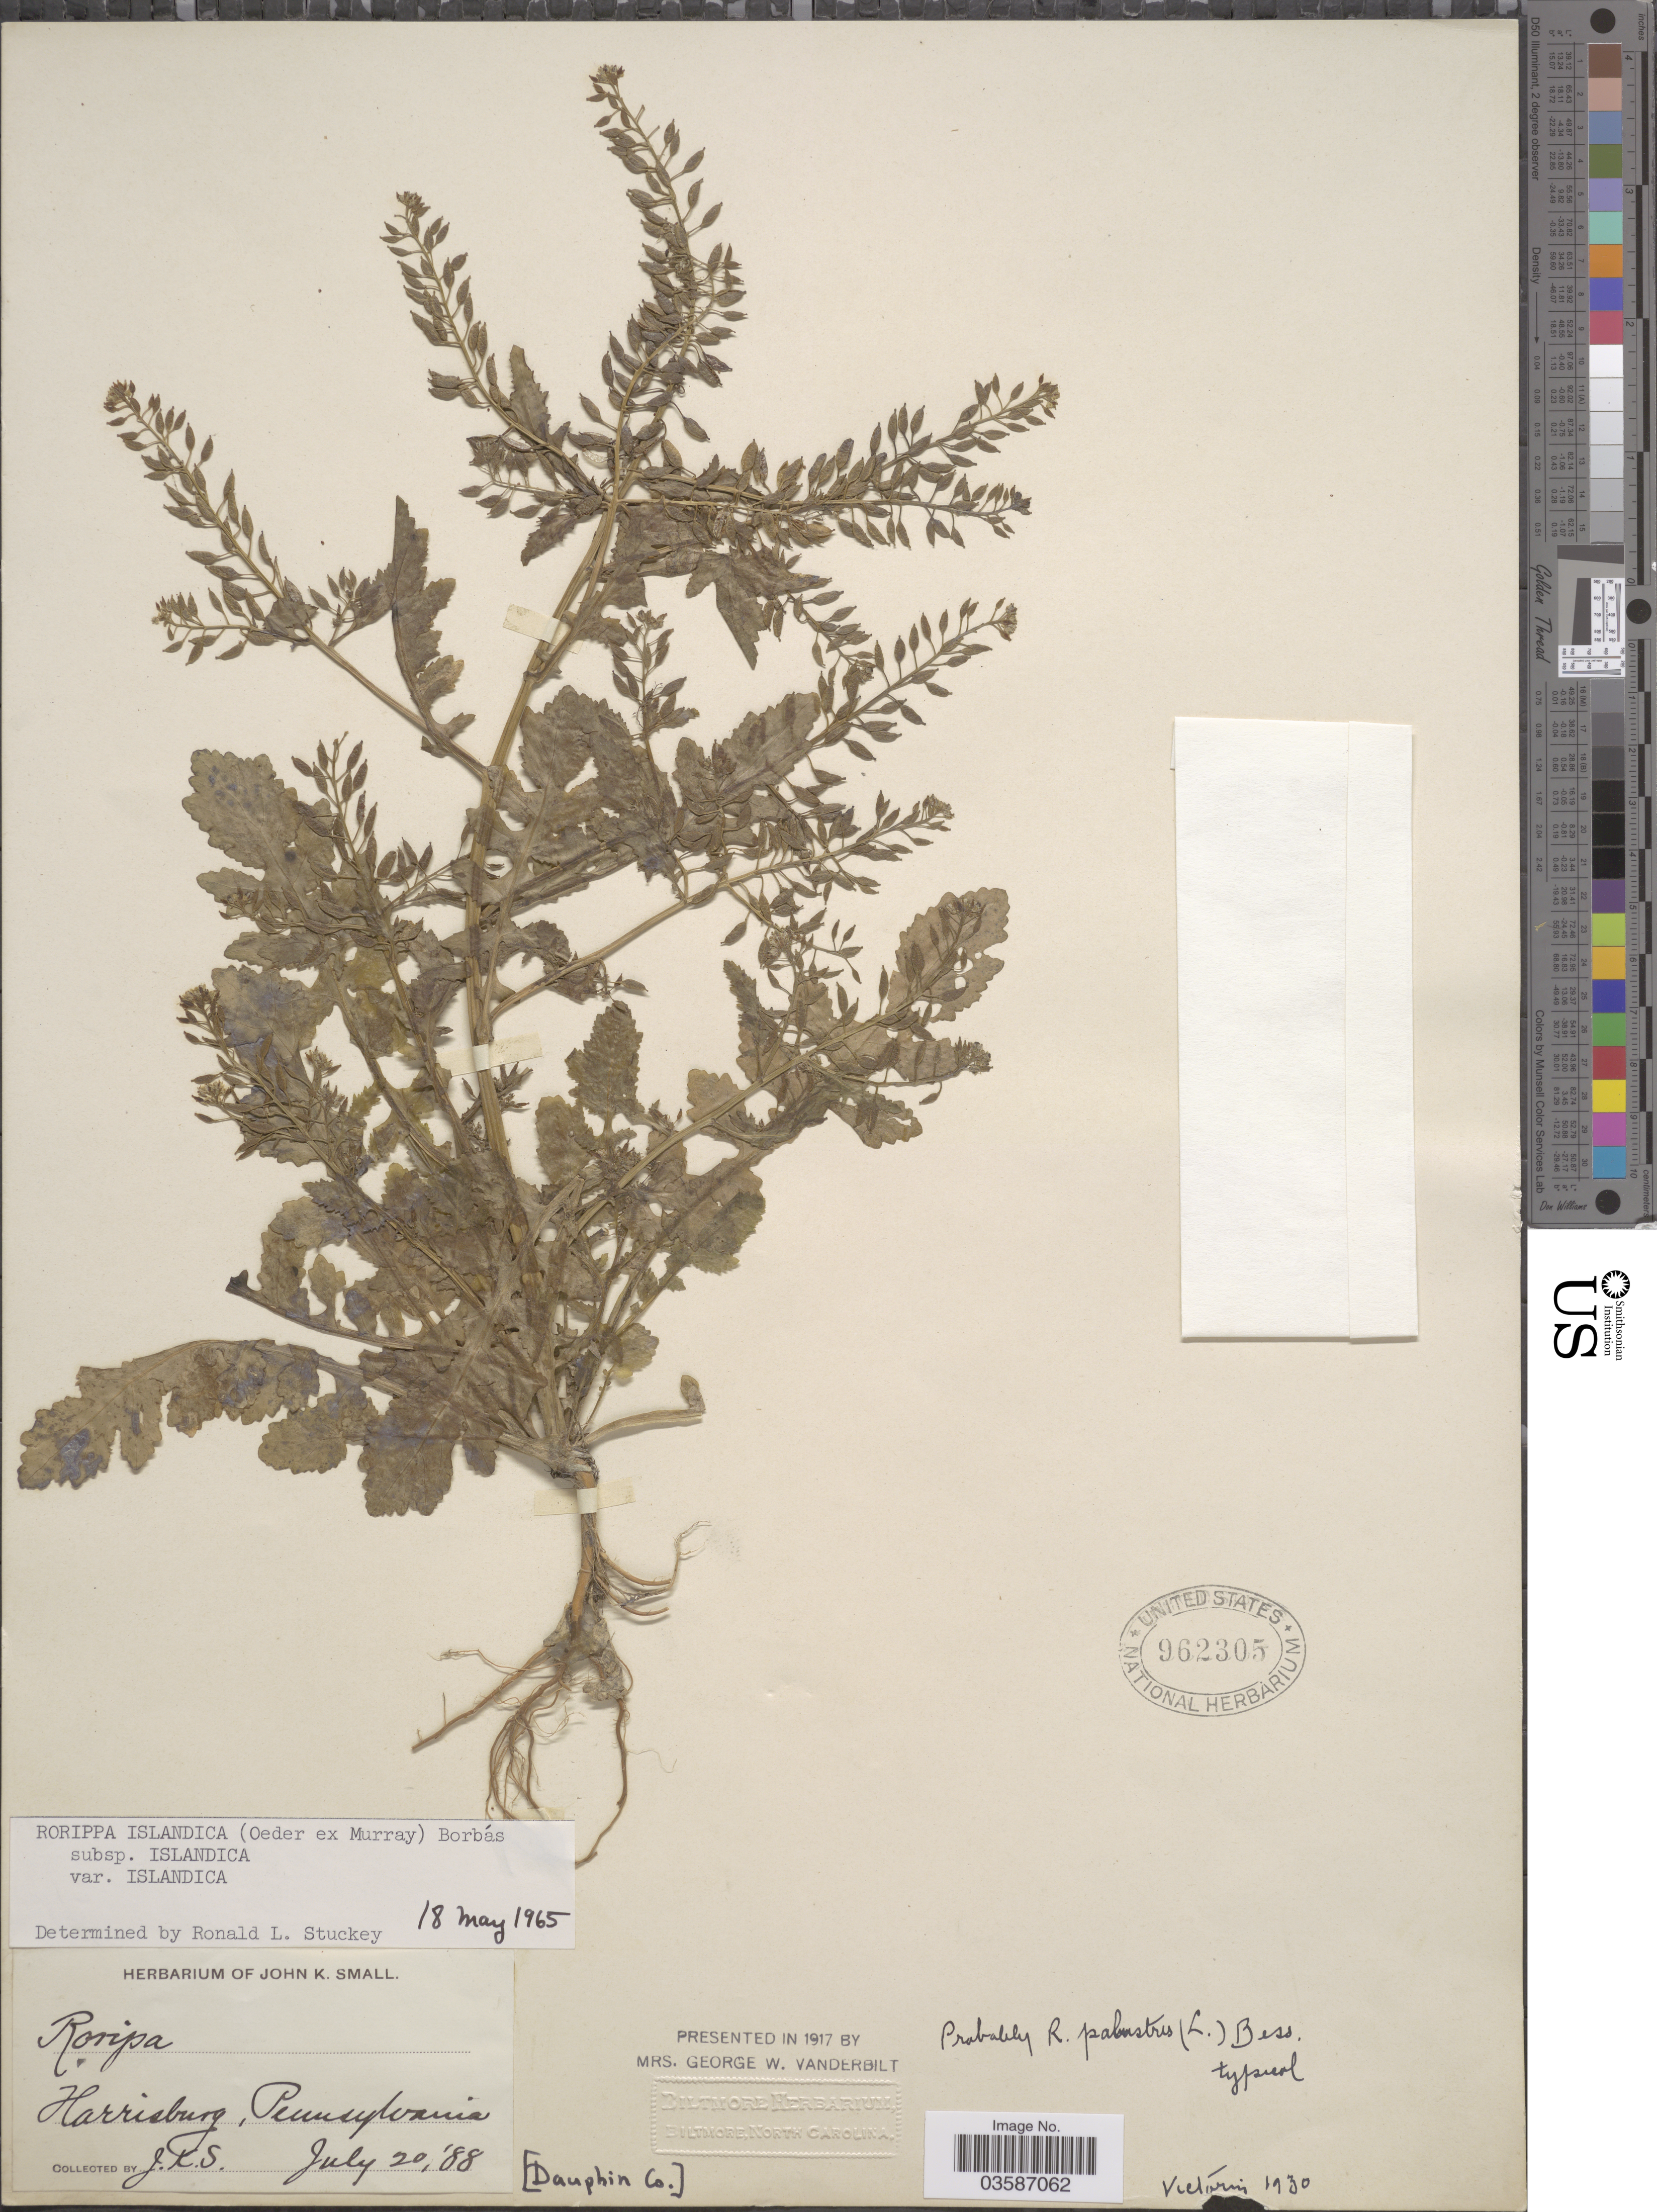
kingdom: Plantae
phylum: Tracheophyta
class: Magnoliopsida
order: Brassicales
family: Brassicaceae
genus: Rorippa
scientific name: Rorippa islandica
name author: (Oeder) Borbás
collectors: J. K. Small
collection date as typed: Transcribed d/m/y: 20/7/88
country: United States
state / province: Pennsylvania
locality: Harrisburg [Dauphin Co.].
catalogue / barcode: US 962305